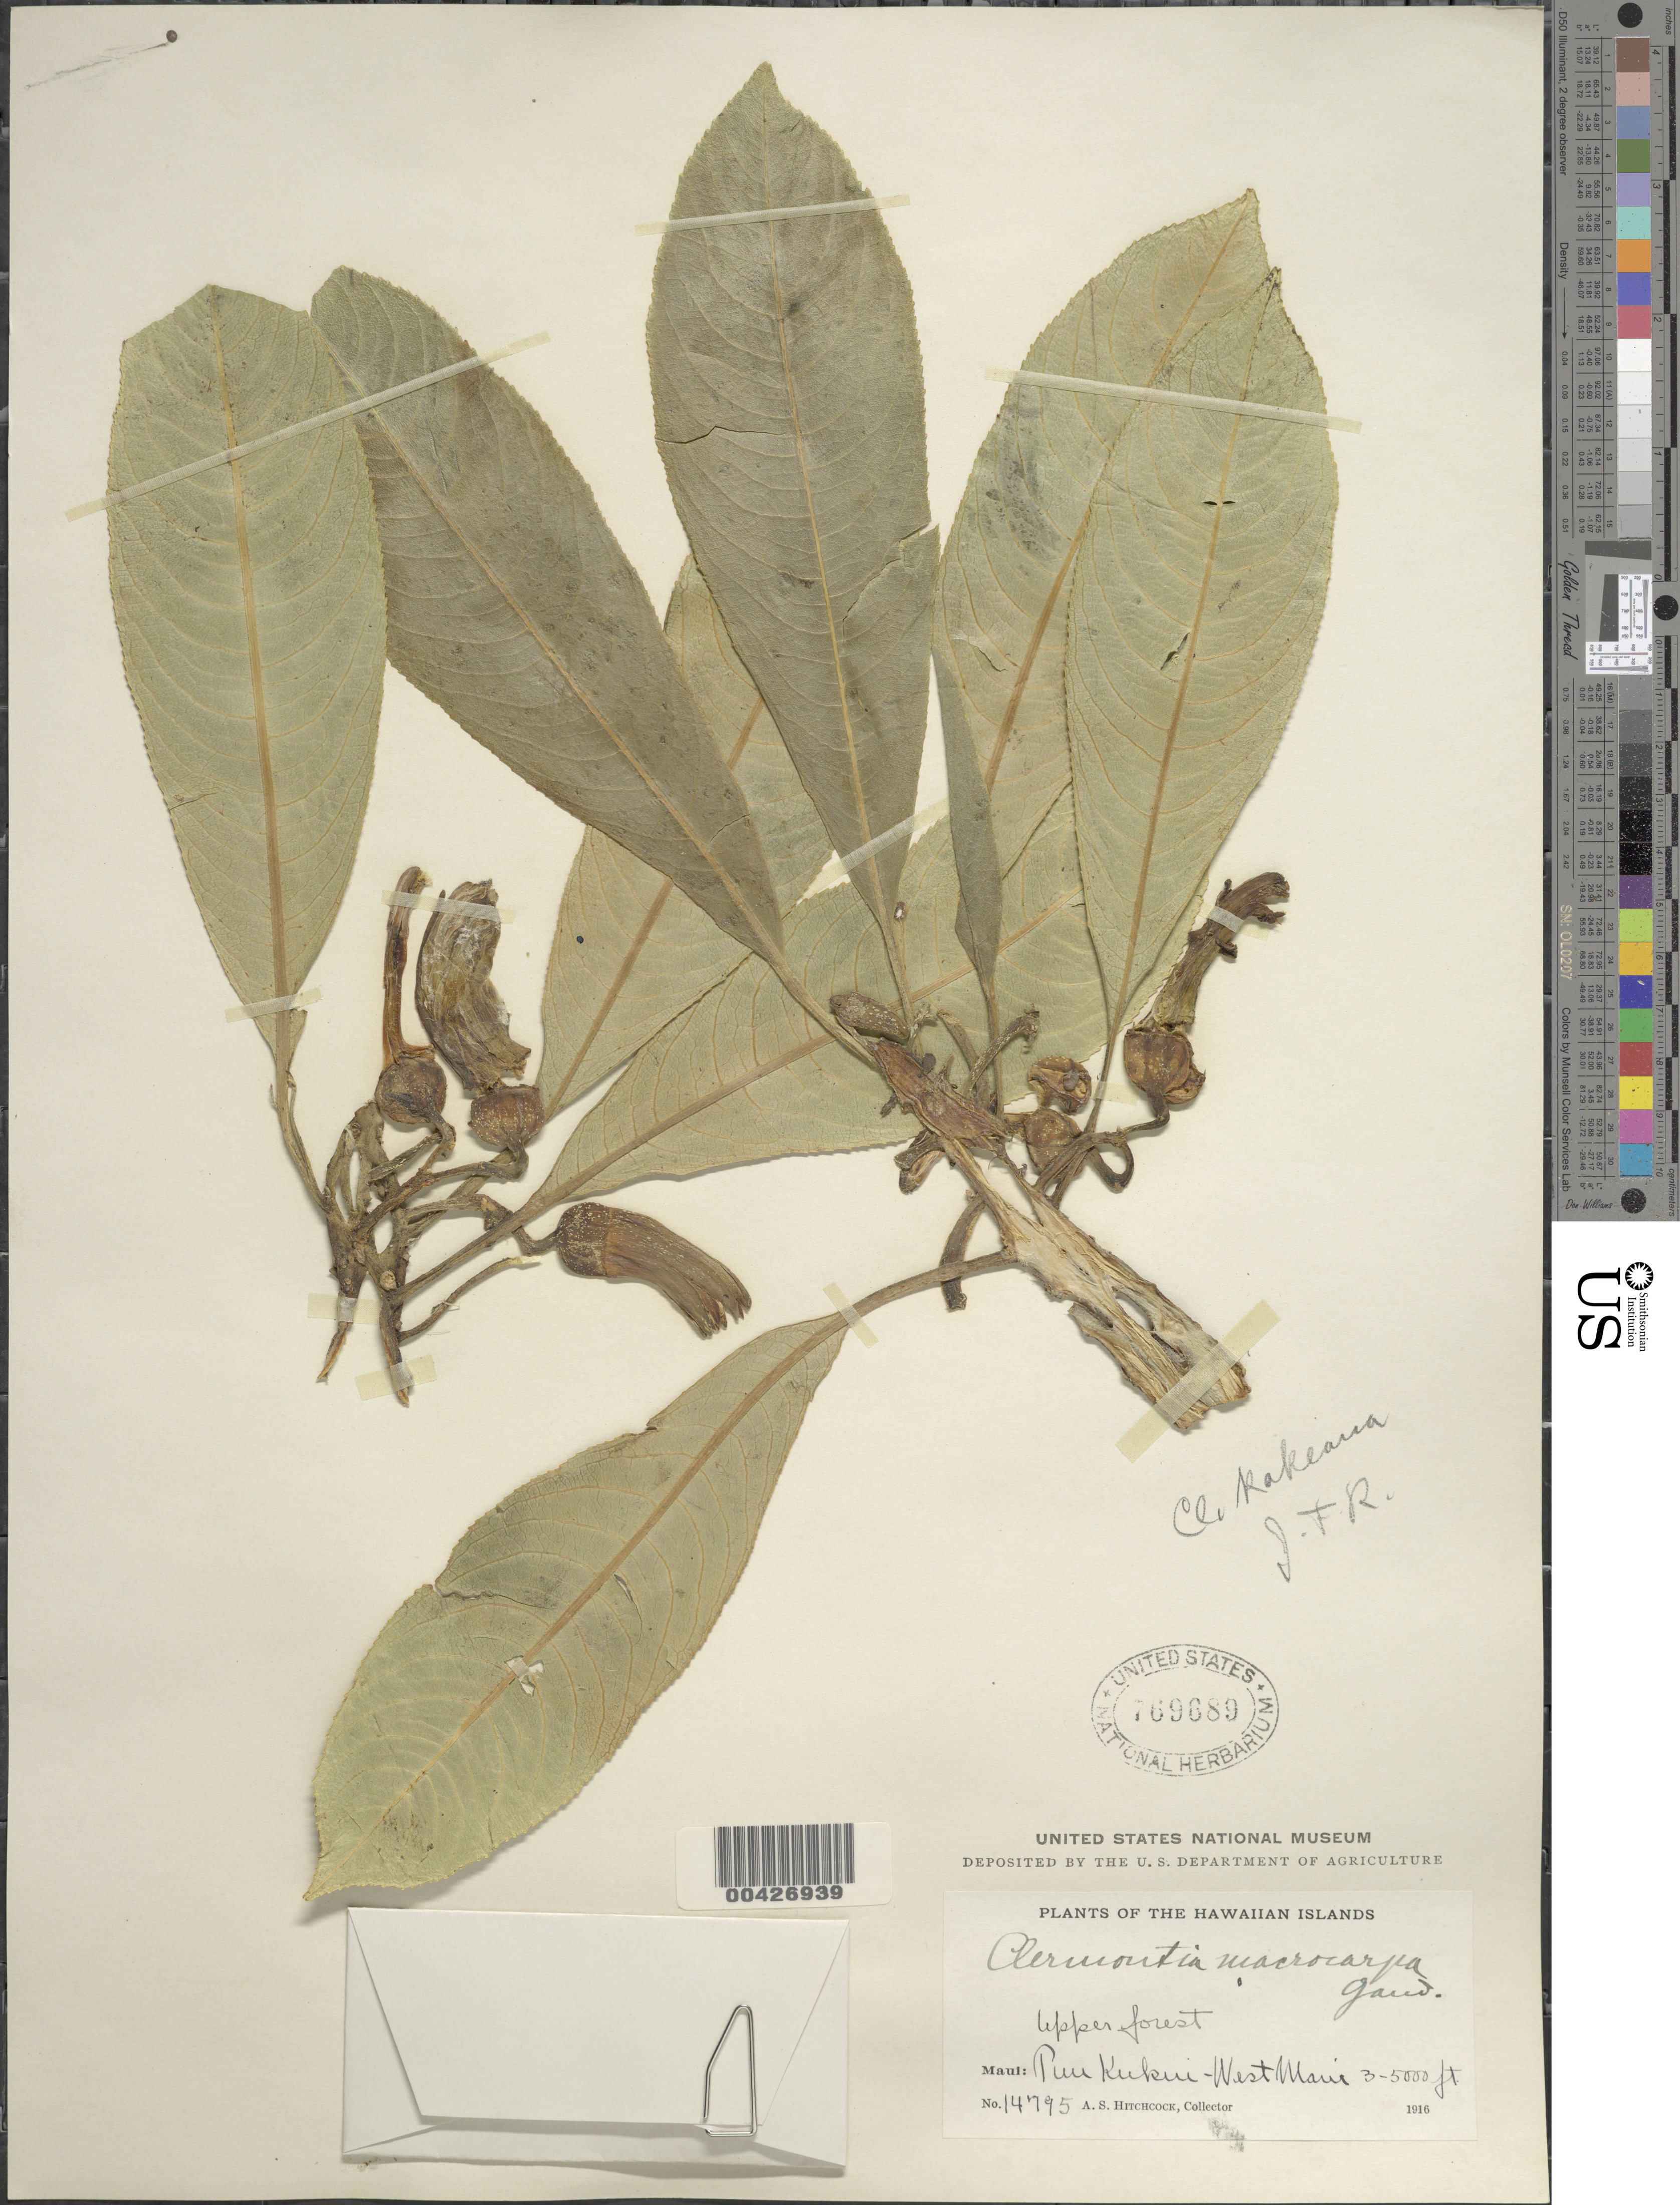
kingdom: Plantae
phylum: Tracheophyta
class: Magnoliopsida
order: Asterales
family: Campanulaceae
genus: Clermontia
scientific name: Clermontia kakeana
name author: Meyen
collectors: A. S. Hitchcock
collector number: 14795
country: United States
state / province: Hawaii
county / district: Maui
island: Maui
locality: Puu Kukui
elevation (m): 914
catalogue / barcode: US 769689